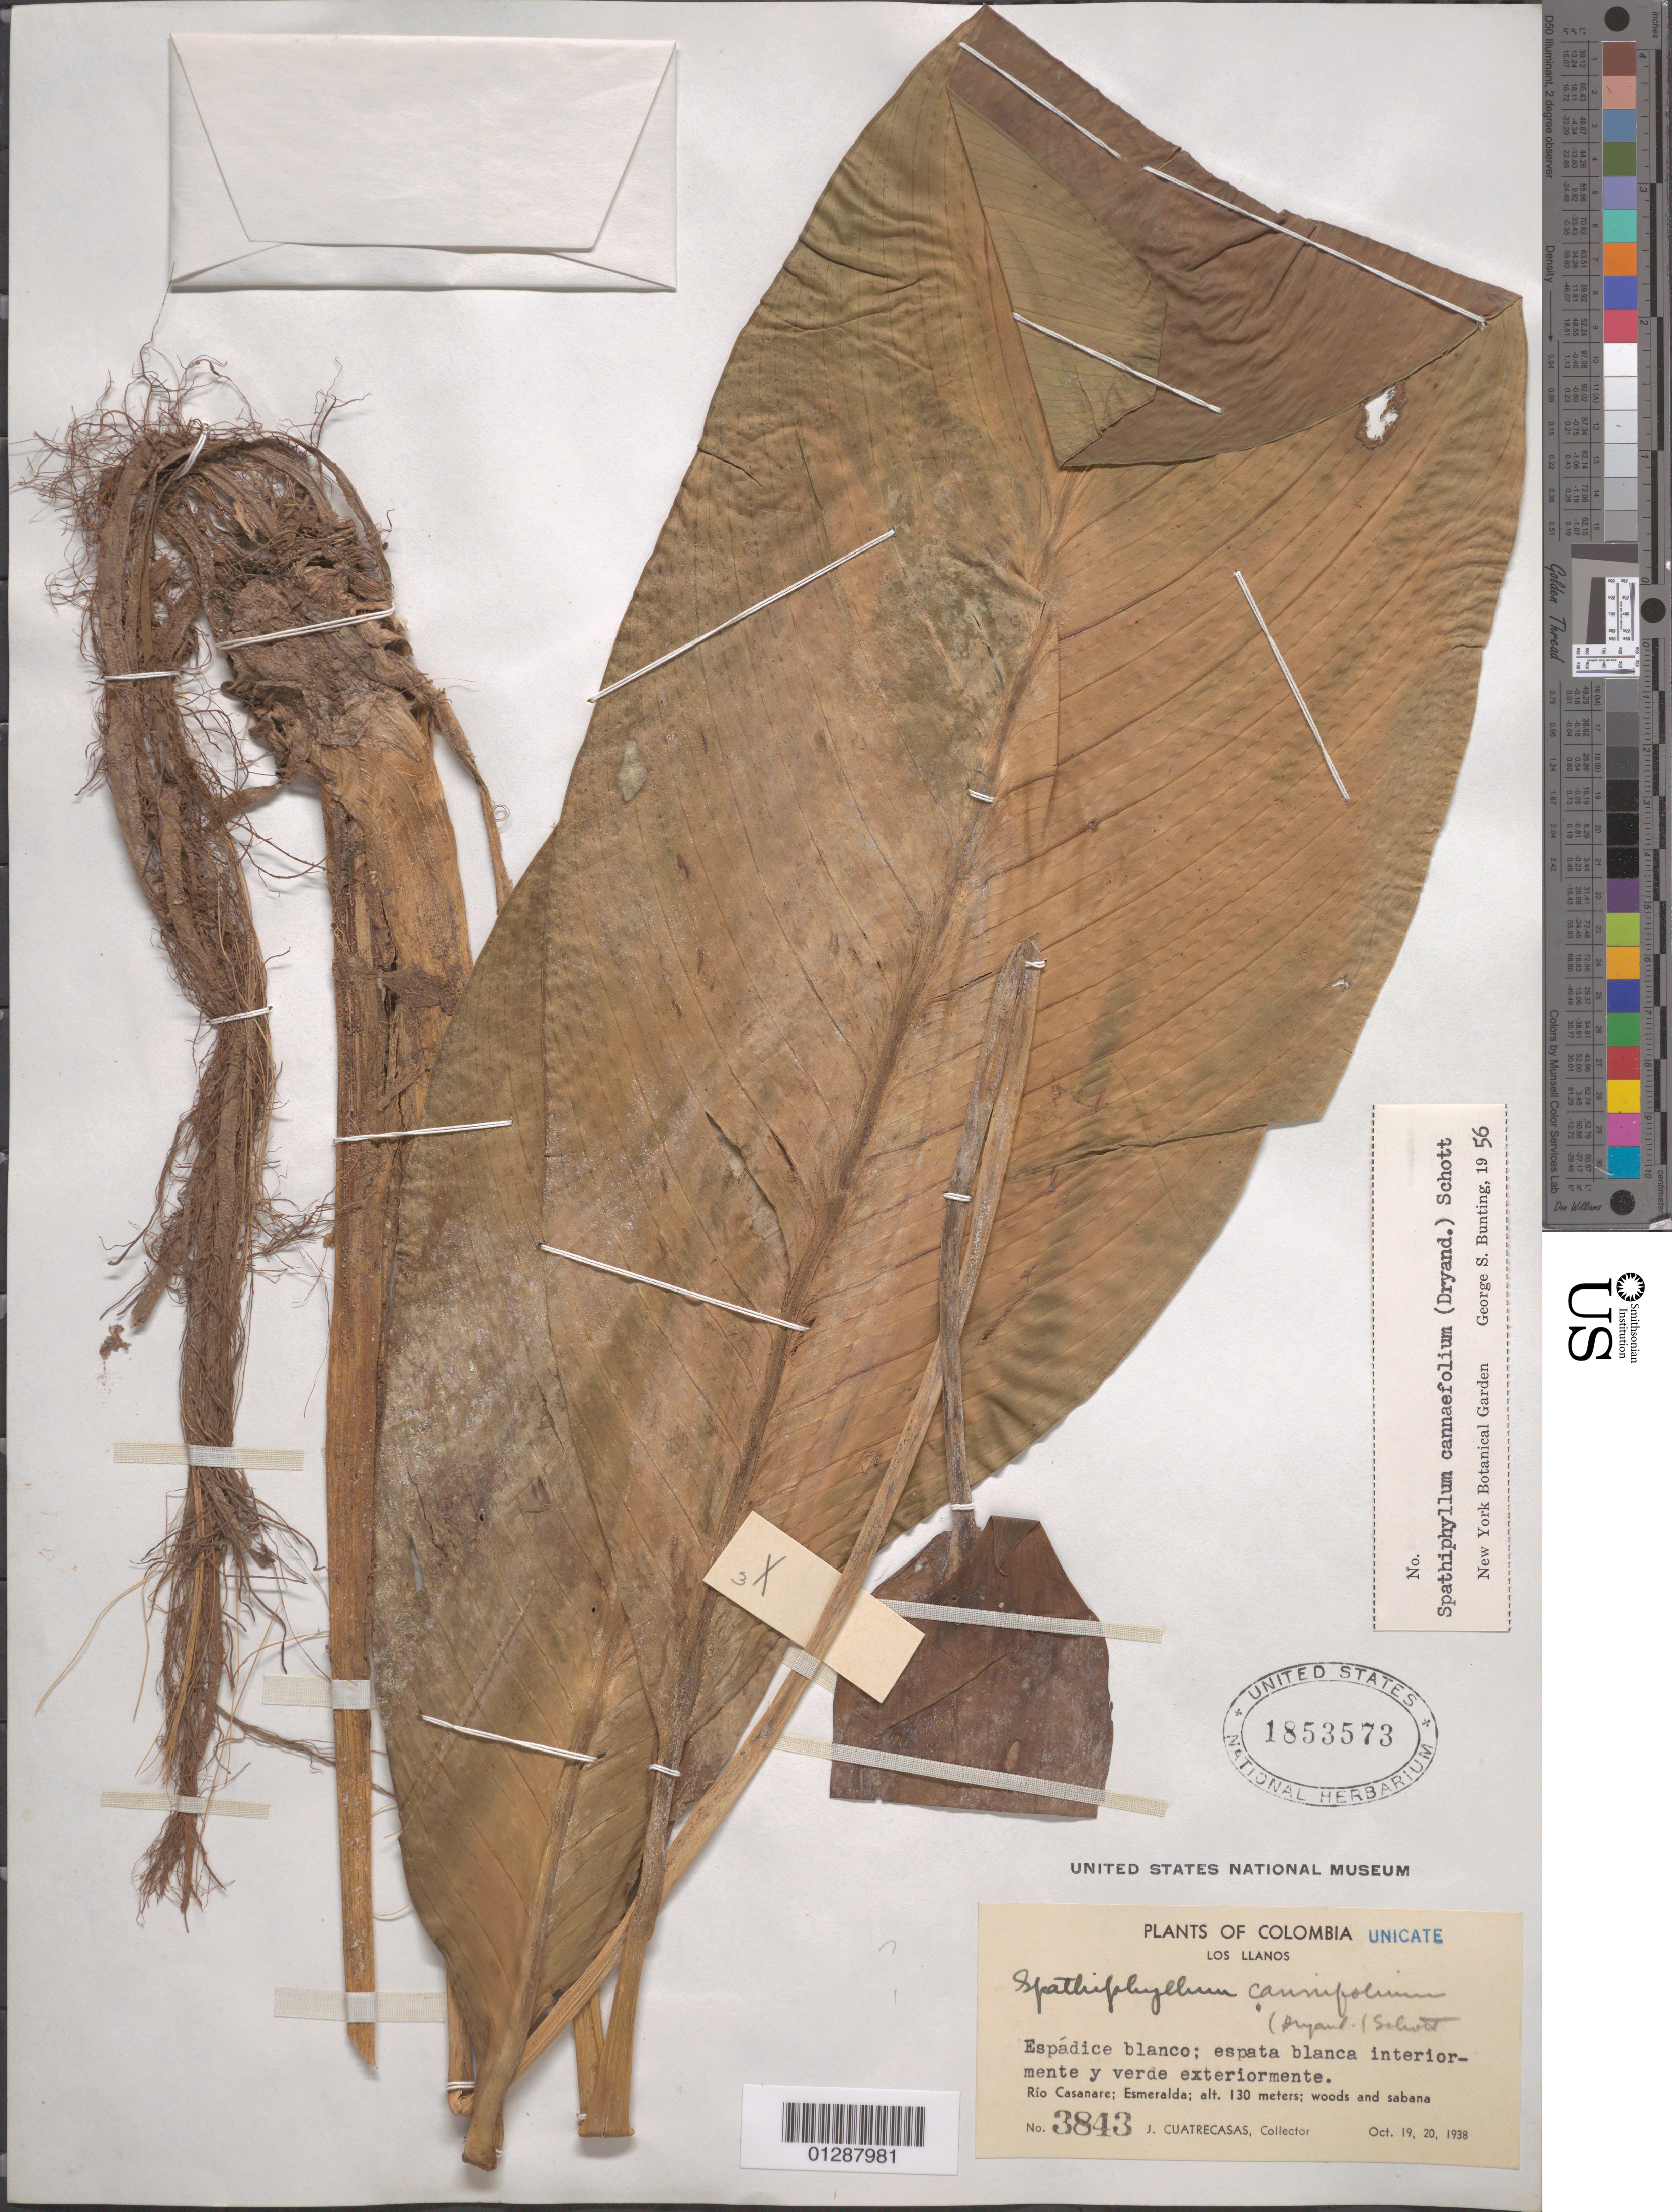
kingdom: Plantae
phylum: Tracheophyta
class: Liliopsida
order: Alismatales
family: Araceae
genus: Spathiphyllum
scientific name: Spathiphyllum cannifolium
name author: (Dryand. ex Sims) Schott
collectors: J. Cuatrecasas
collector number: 3843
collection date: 1938-10-19/1938-10-20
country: Colombia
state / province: Casanare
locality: Los Llanos. Río Casanare; Esmeralda.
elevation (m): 130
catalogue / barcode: US 1853573